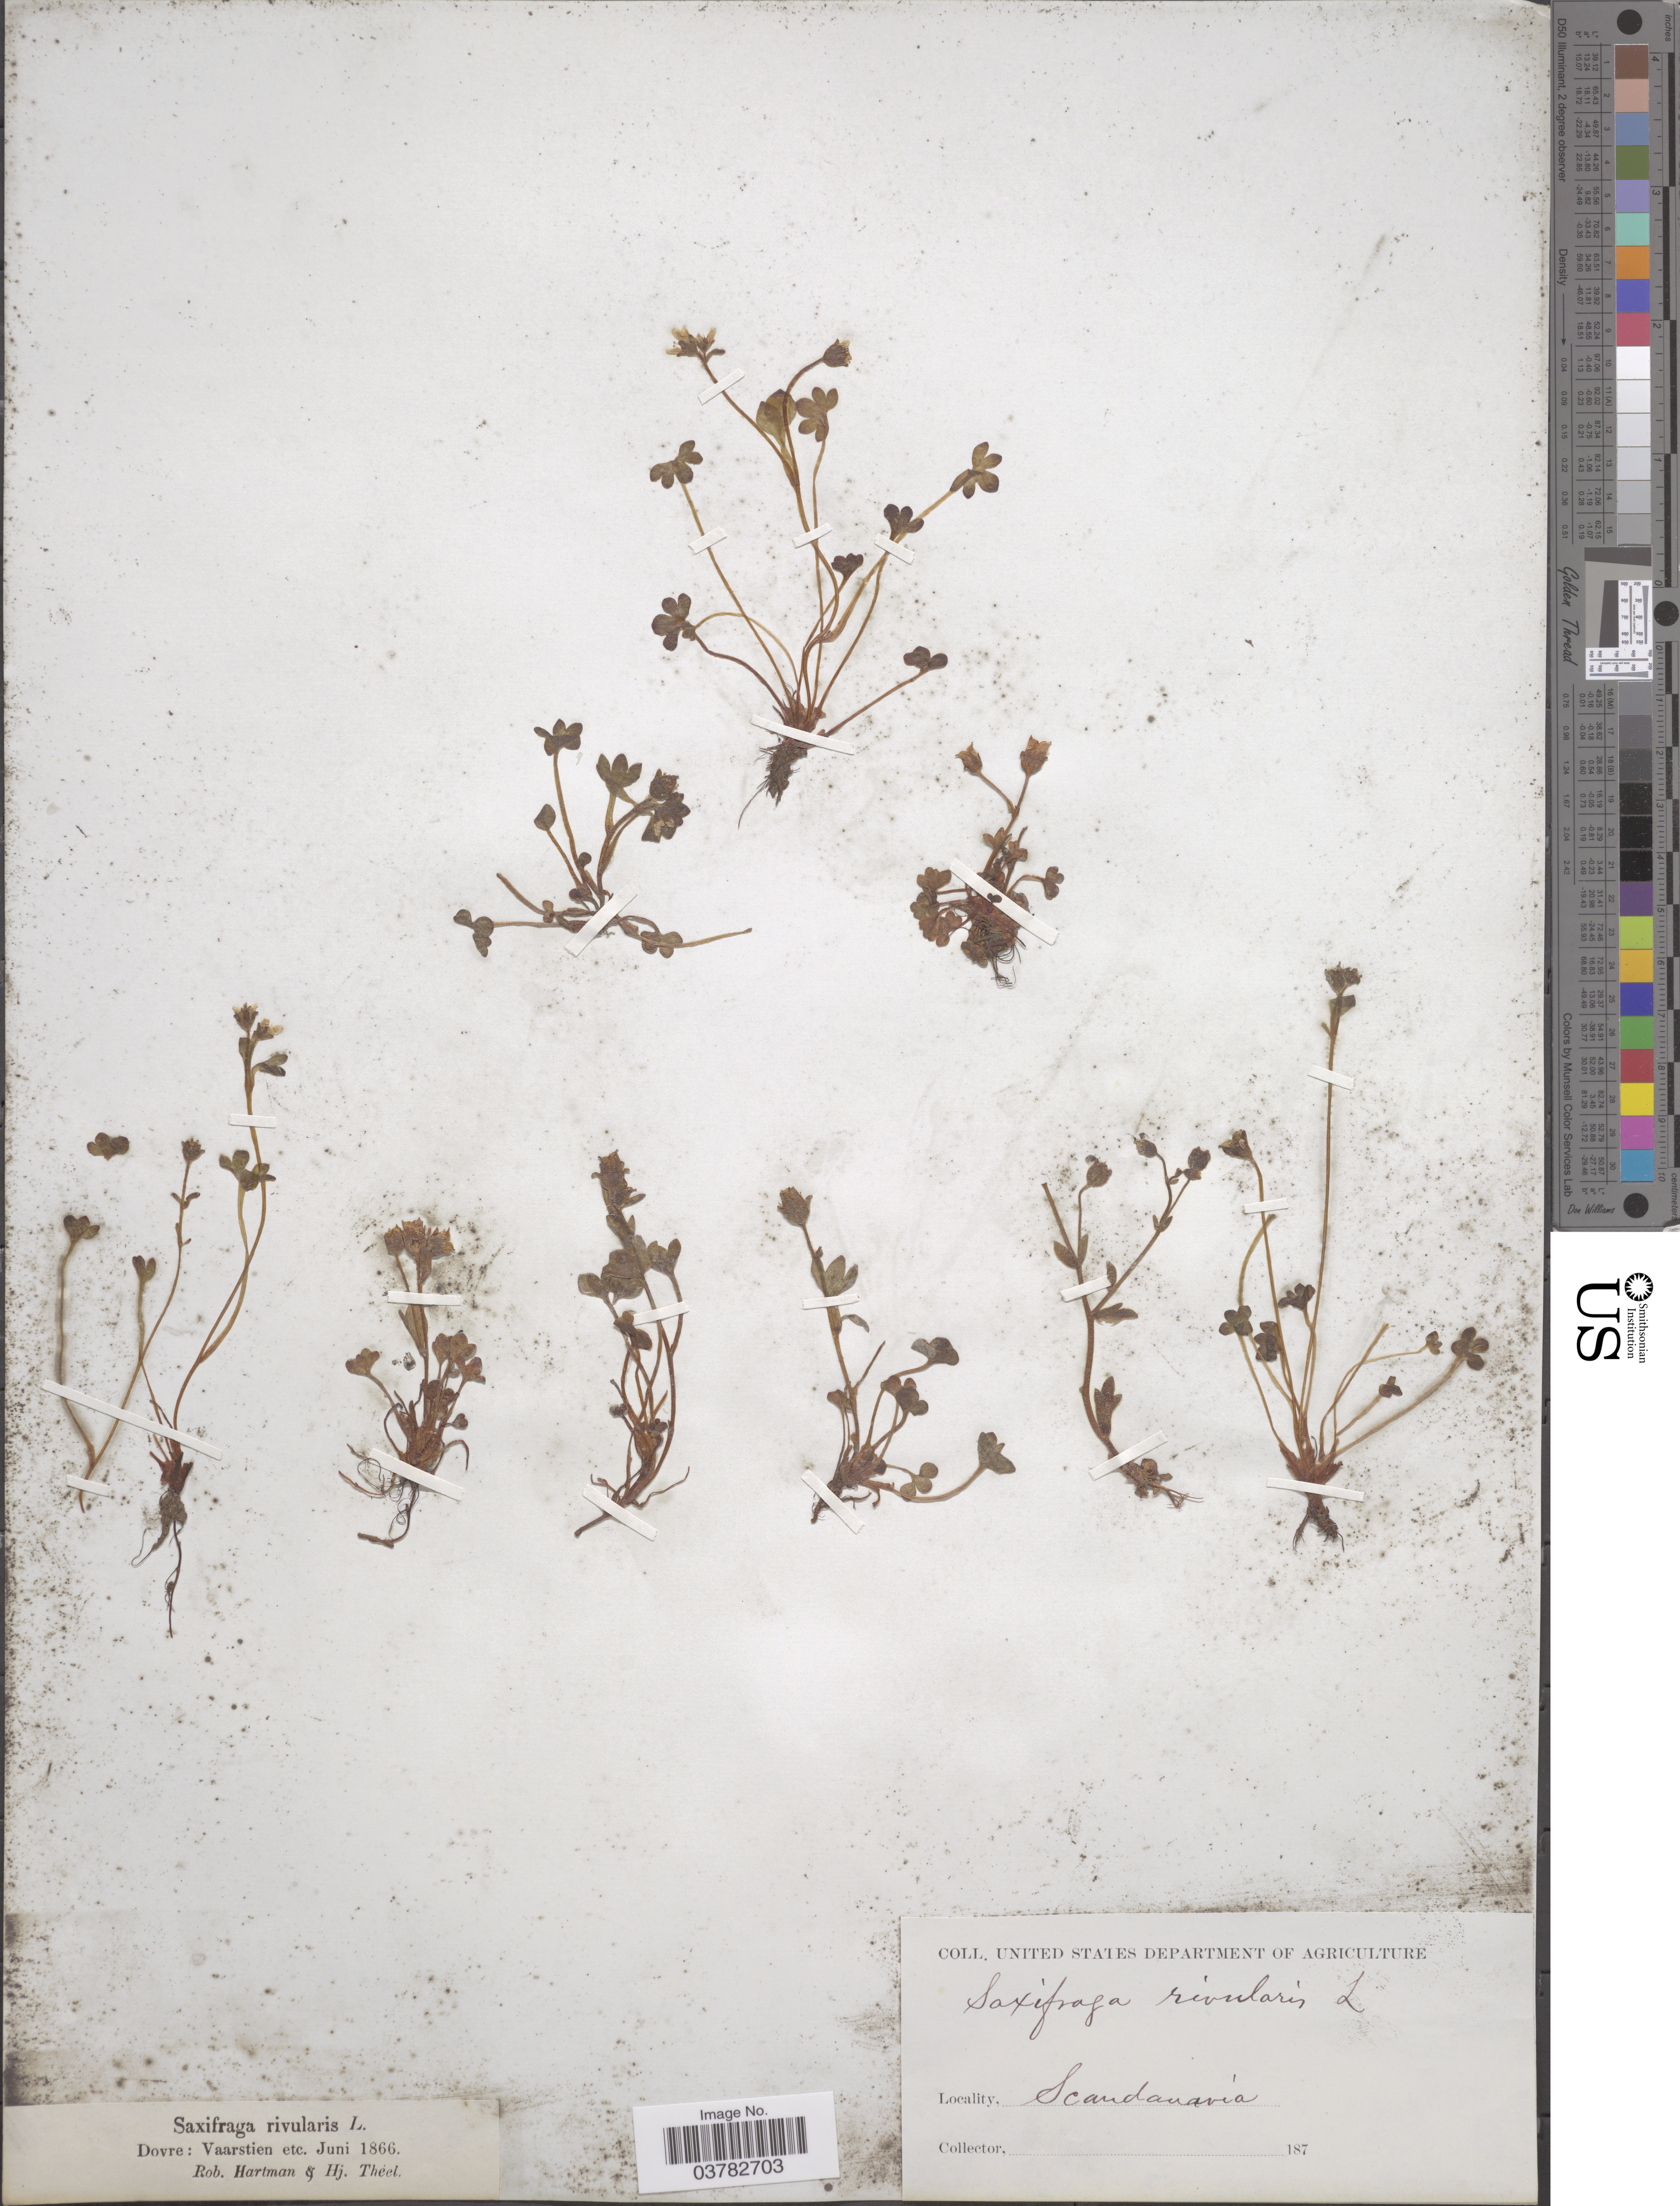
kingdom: Plantae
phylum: Tracheophyta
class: Magnoliopsida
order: Saxifragales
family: Saxifragaceae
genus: Saxifraga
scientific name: Saxifraga rivularis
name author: L.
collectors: R. W. Hartman & H. Théel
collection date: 1866-06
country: Norway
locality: Dovre: Vaarstien etc. Scandanavía.